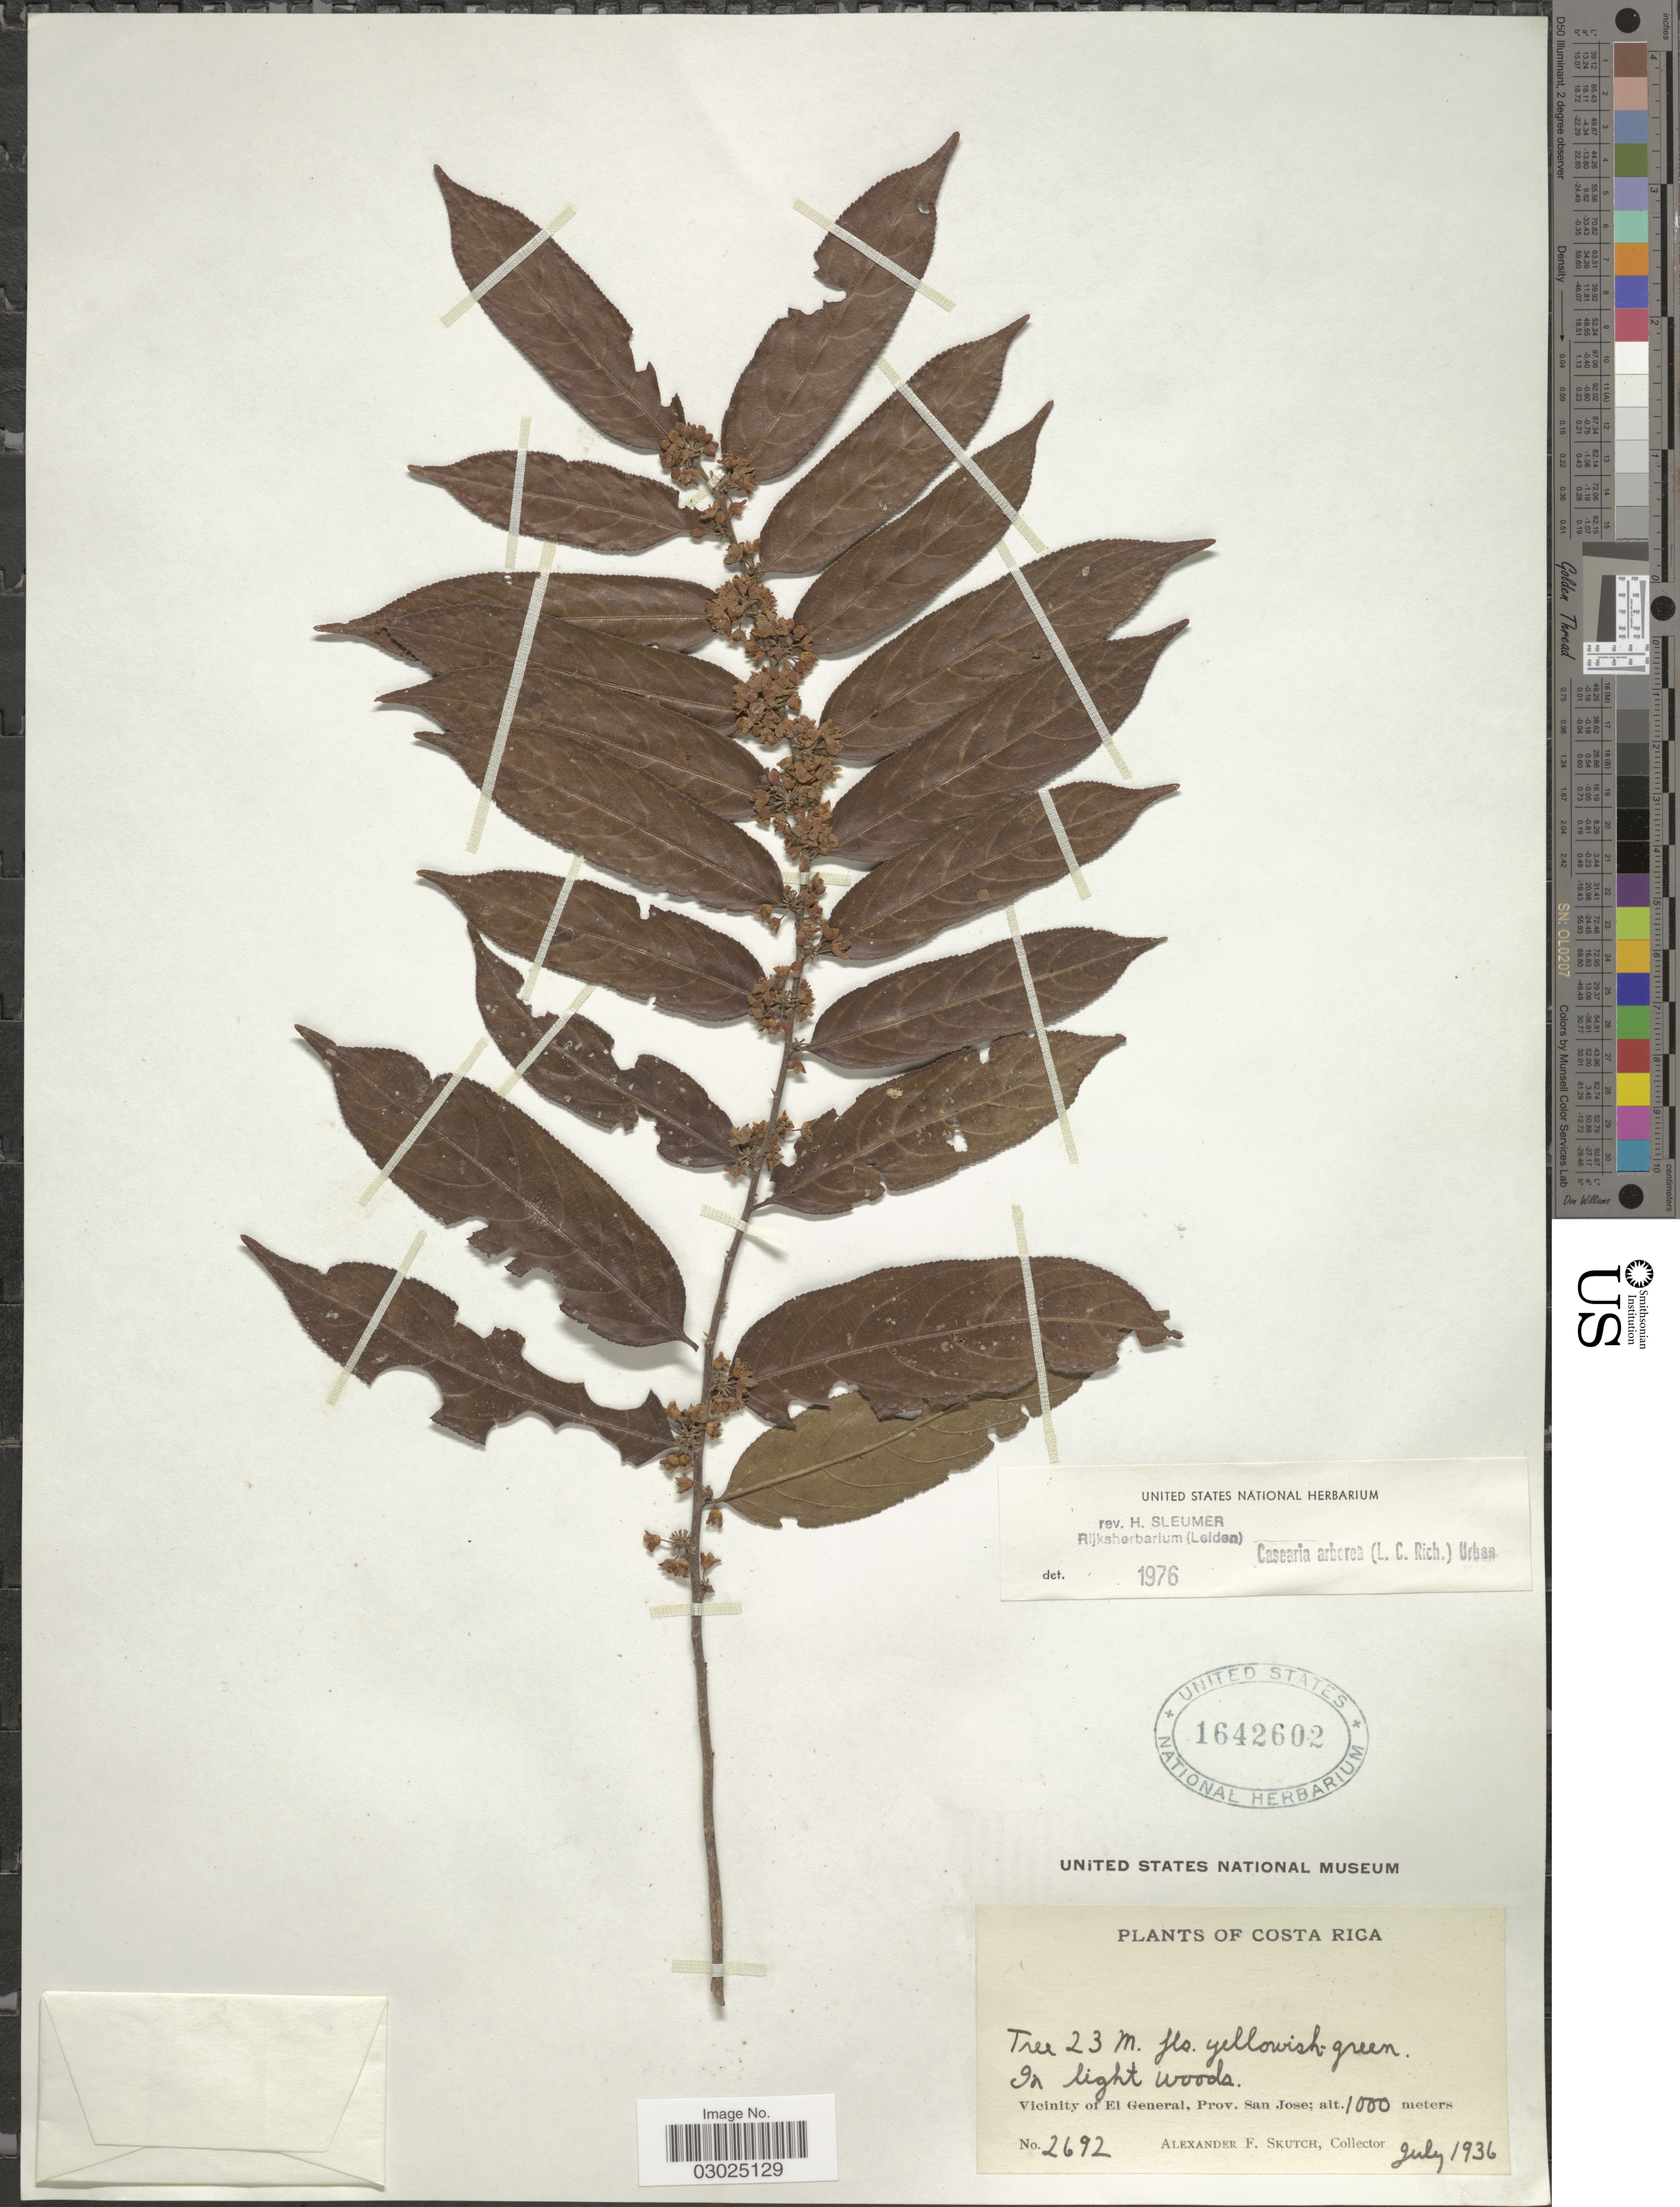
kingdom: Plantae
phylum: Tracheophyta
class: Magnoliopsida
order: Malpighiales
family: Salicaceae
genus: Casearia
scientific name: Casearia arborea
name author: (Rich.) Urb.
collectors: A. F. Skutch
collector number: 2692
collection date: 1936-07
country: Costa Rica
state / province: San José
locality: Vicinity of El General.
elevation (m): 1000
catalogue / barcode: US 1642602